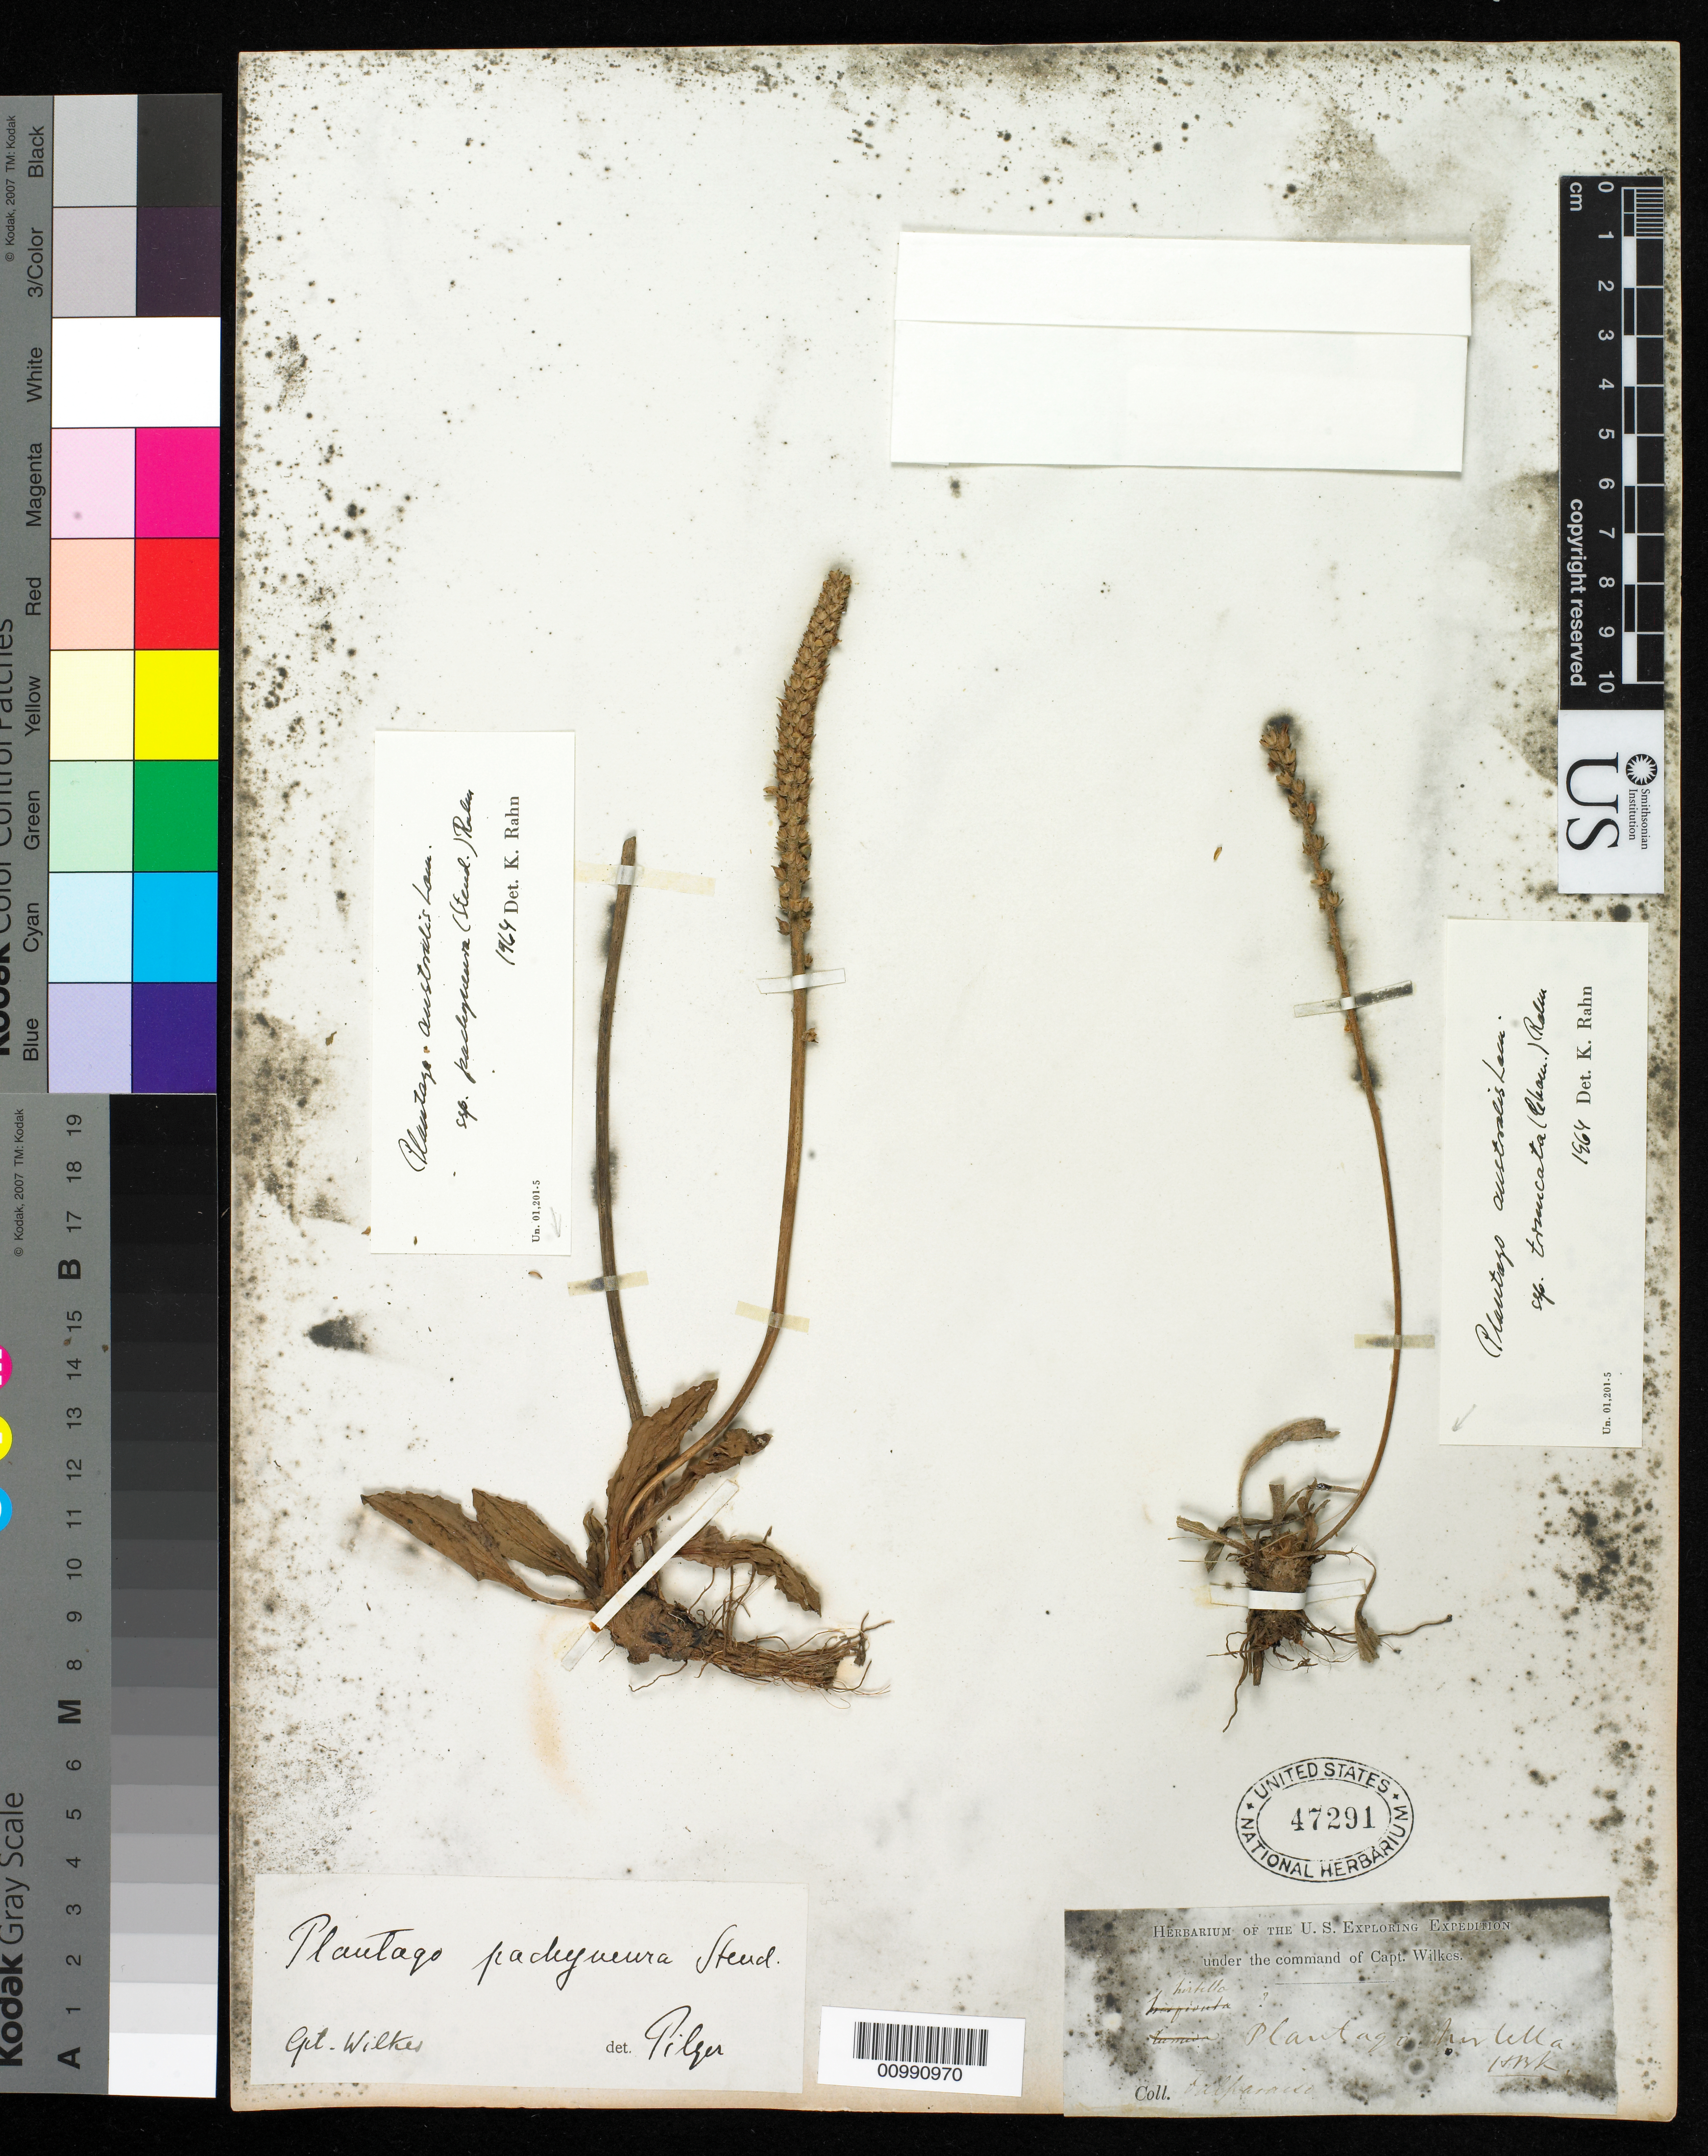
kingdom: Plantae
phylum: Tracheophyta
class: Magnoliopsida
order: Lamiales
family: Plantaginaceae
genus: Plantago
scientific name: Plantago australis subsp. truncata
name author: (Cham.) Rahn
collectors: Wilkes Explor. Exped.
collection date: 1838/1842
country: Chile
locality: Valparaiso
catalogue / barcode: US 47291